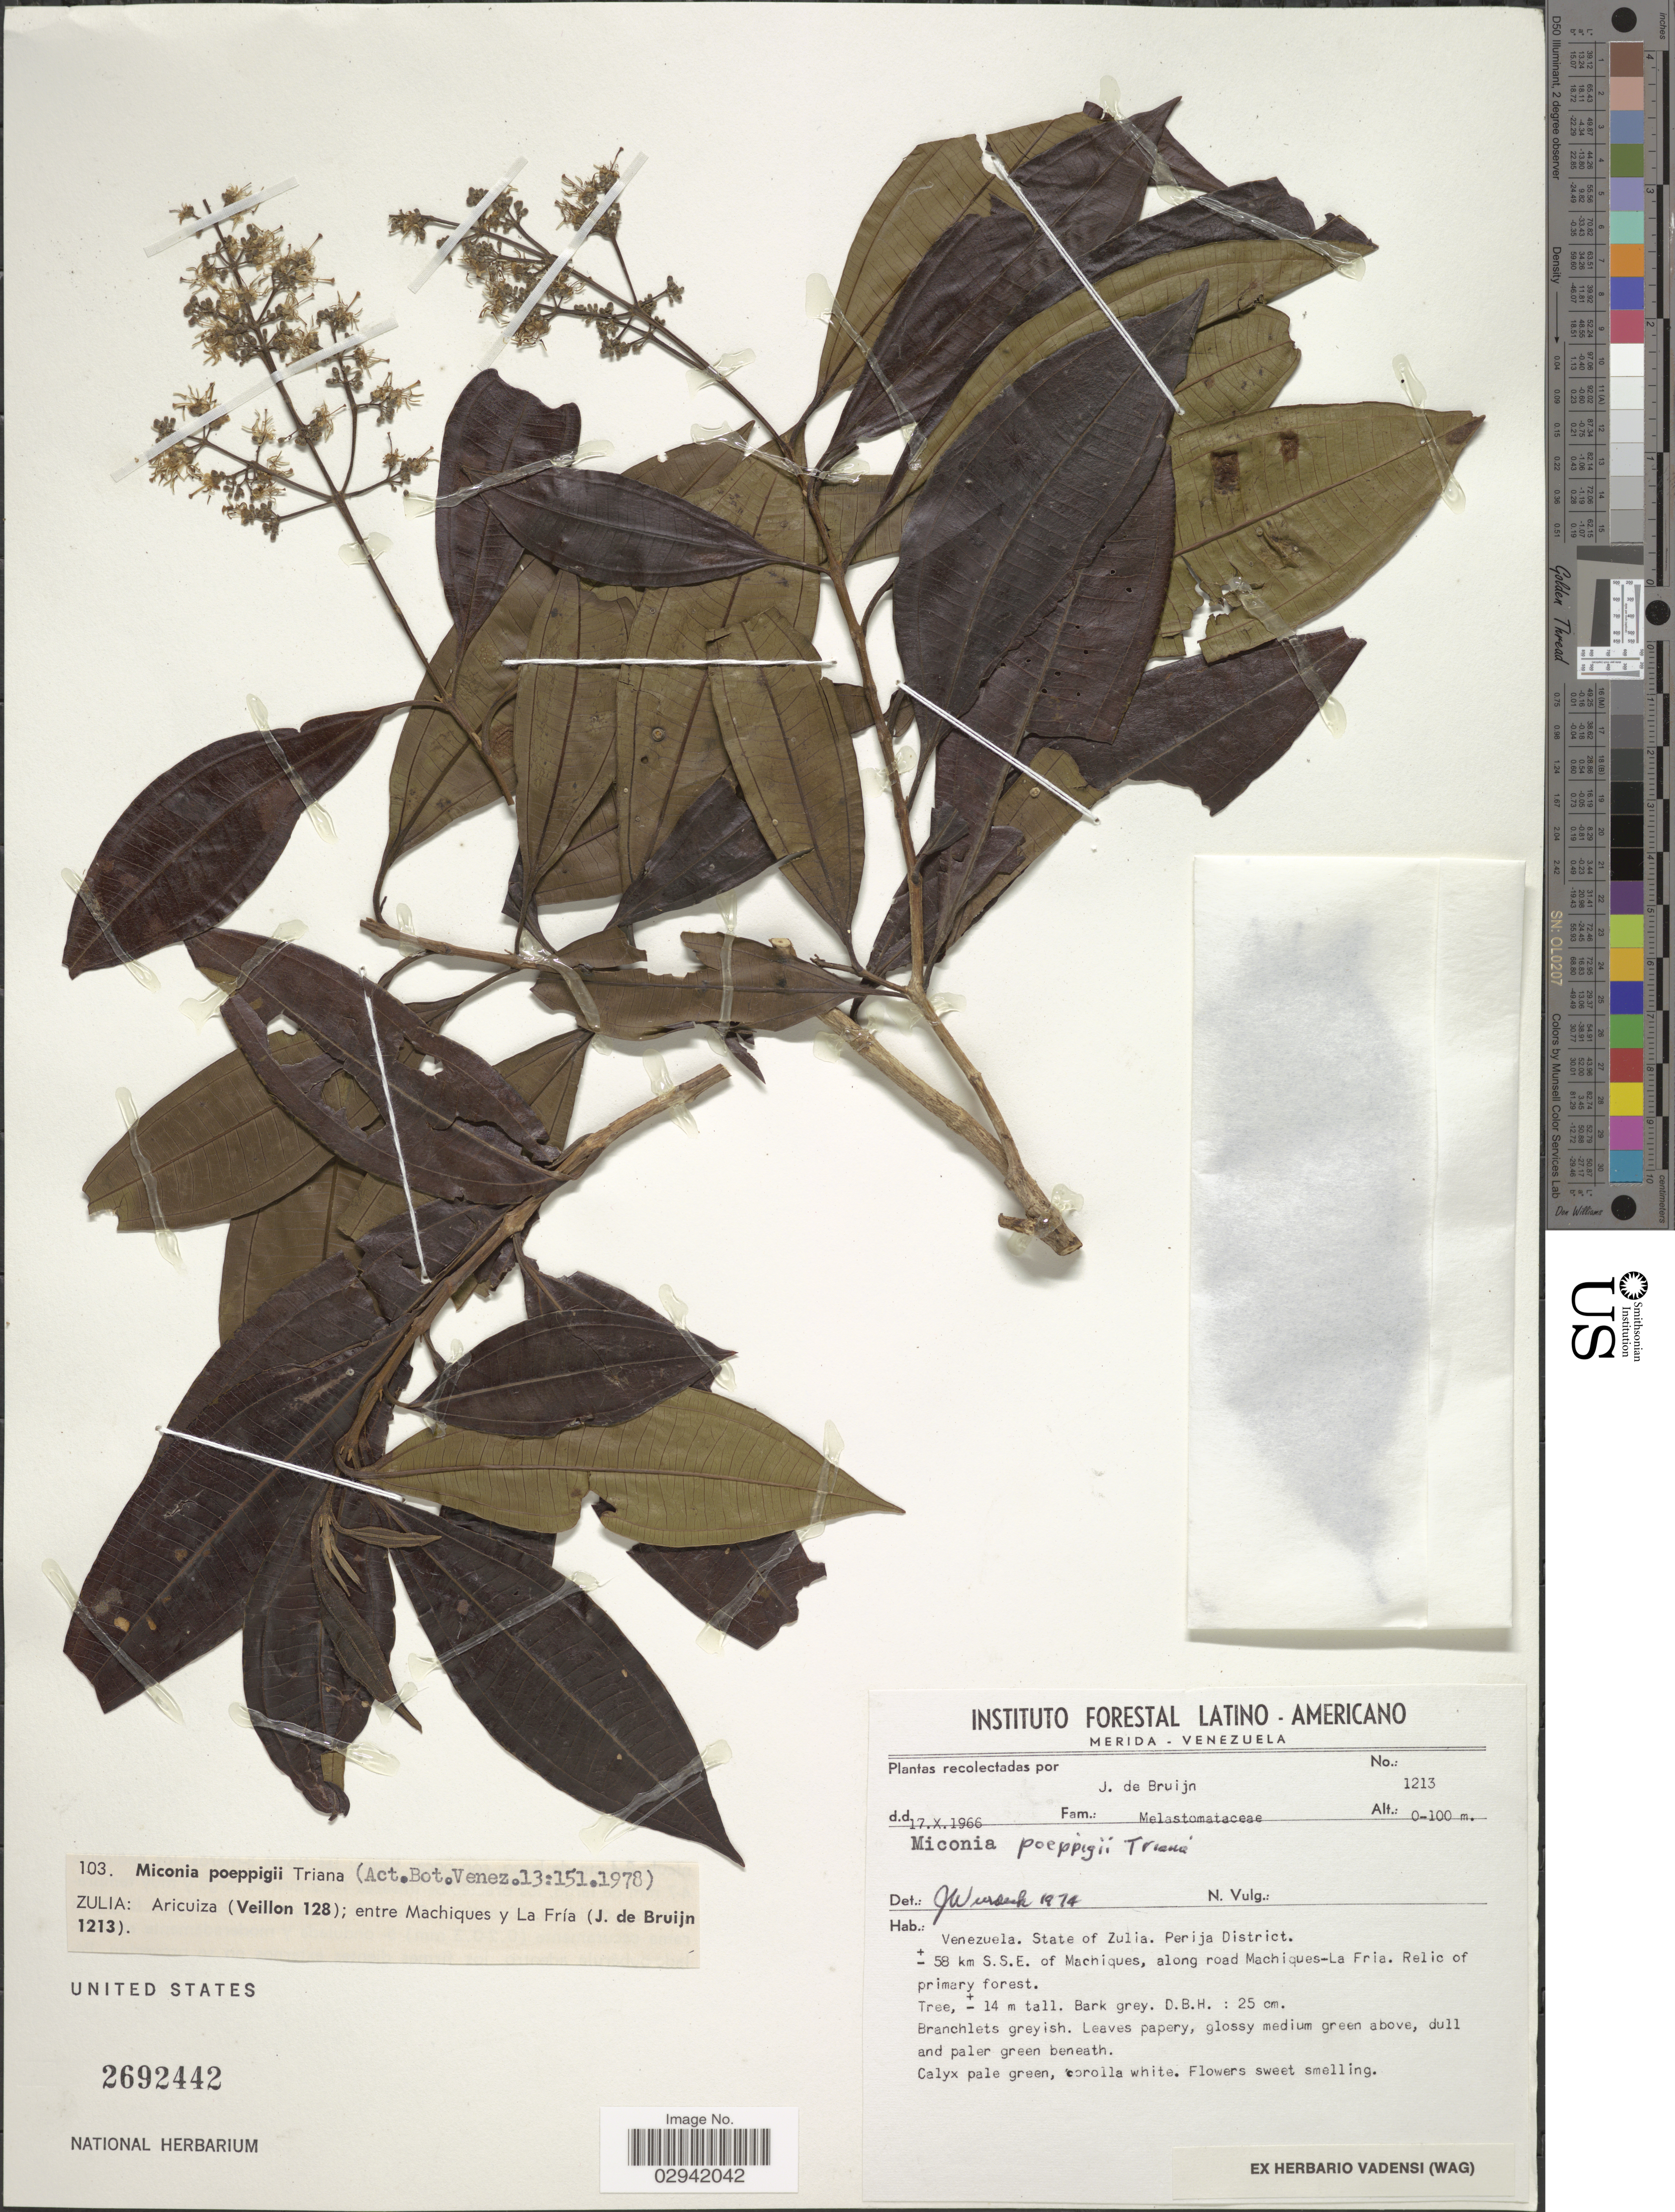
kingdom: Plantae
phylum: Tracheophyta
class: Magnoliopsida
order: Myrtales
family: Melastomataceae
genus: Miconia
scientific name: Miconia poeppigii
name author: Triana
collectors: J. Bruijn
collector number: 1213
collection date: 1966-10-17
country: Venezuela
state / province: Zulia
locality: Perija District. ± 58 km S.S.E. of Machiques, along road Machiques-La Fria.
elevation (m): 0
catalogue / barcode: US 2692442